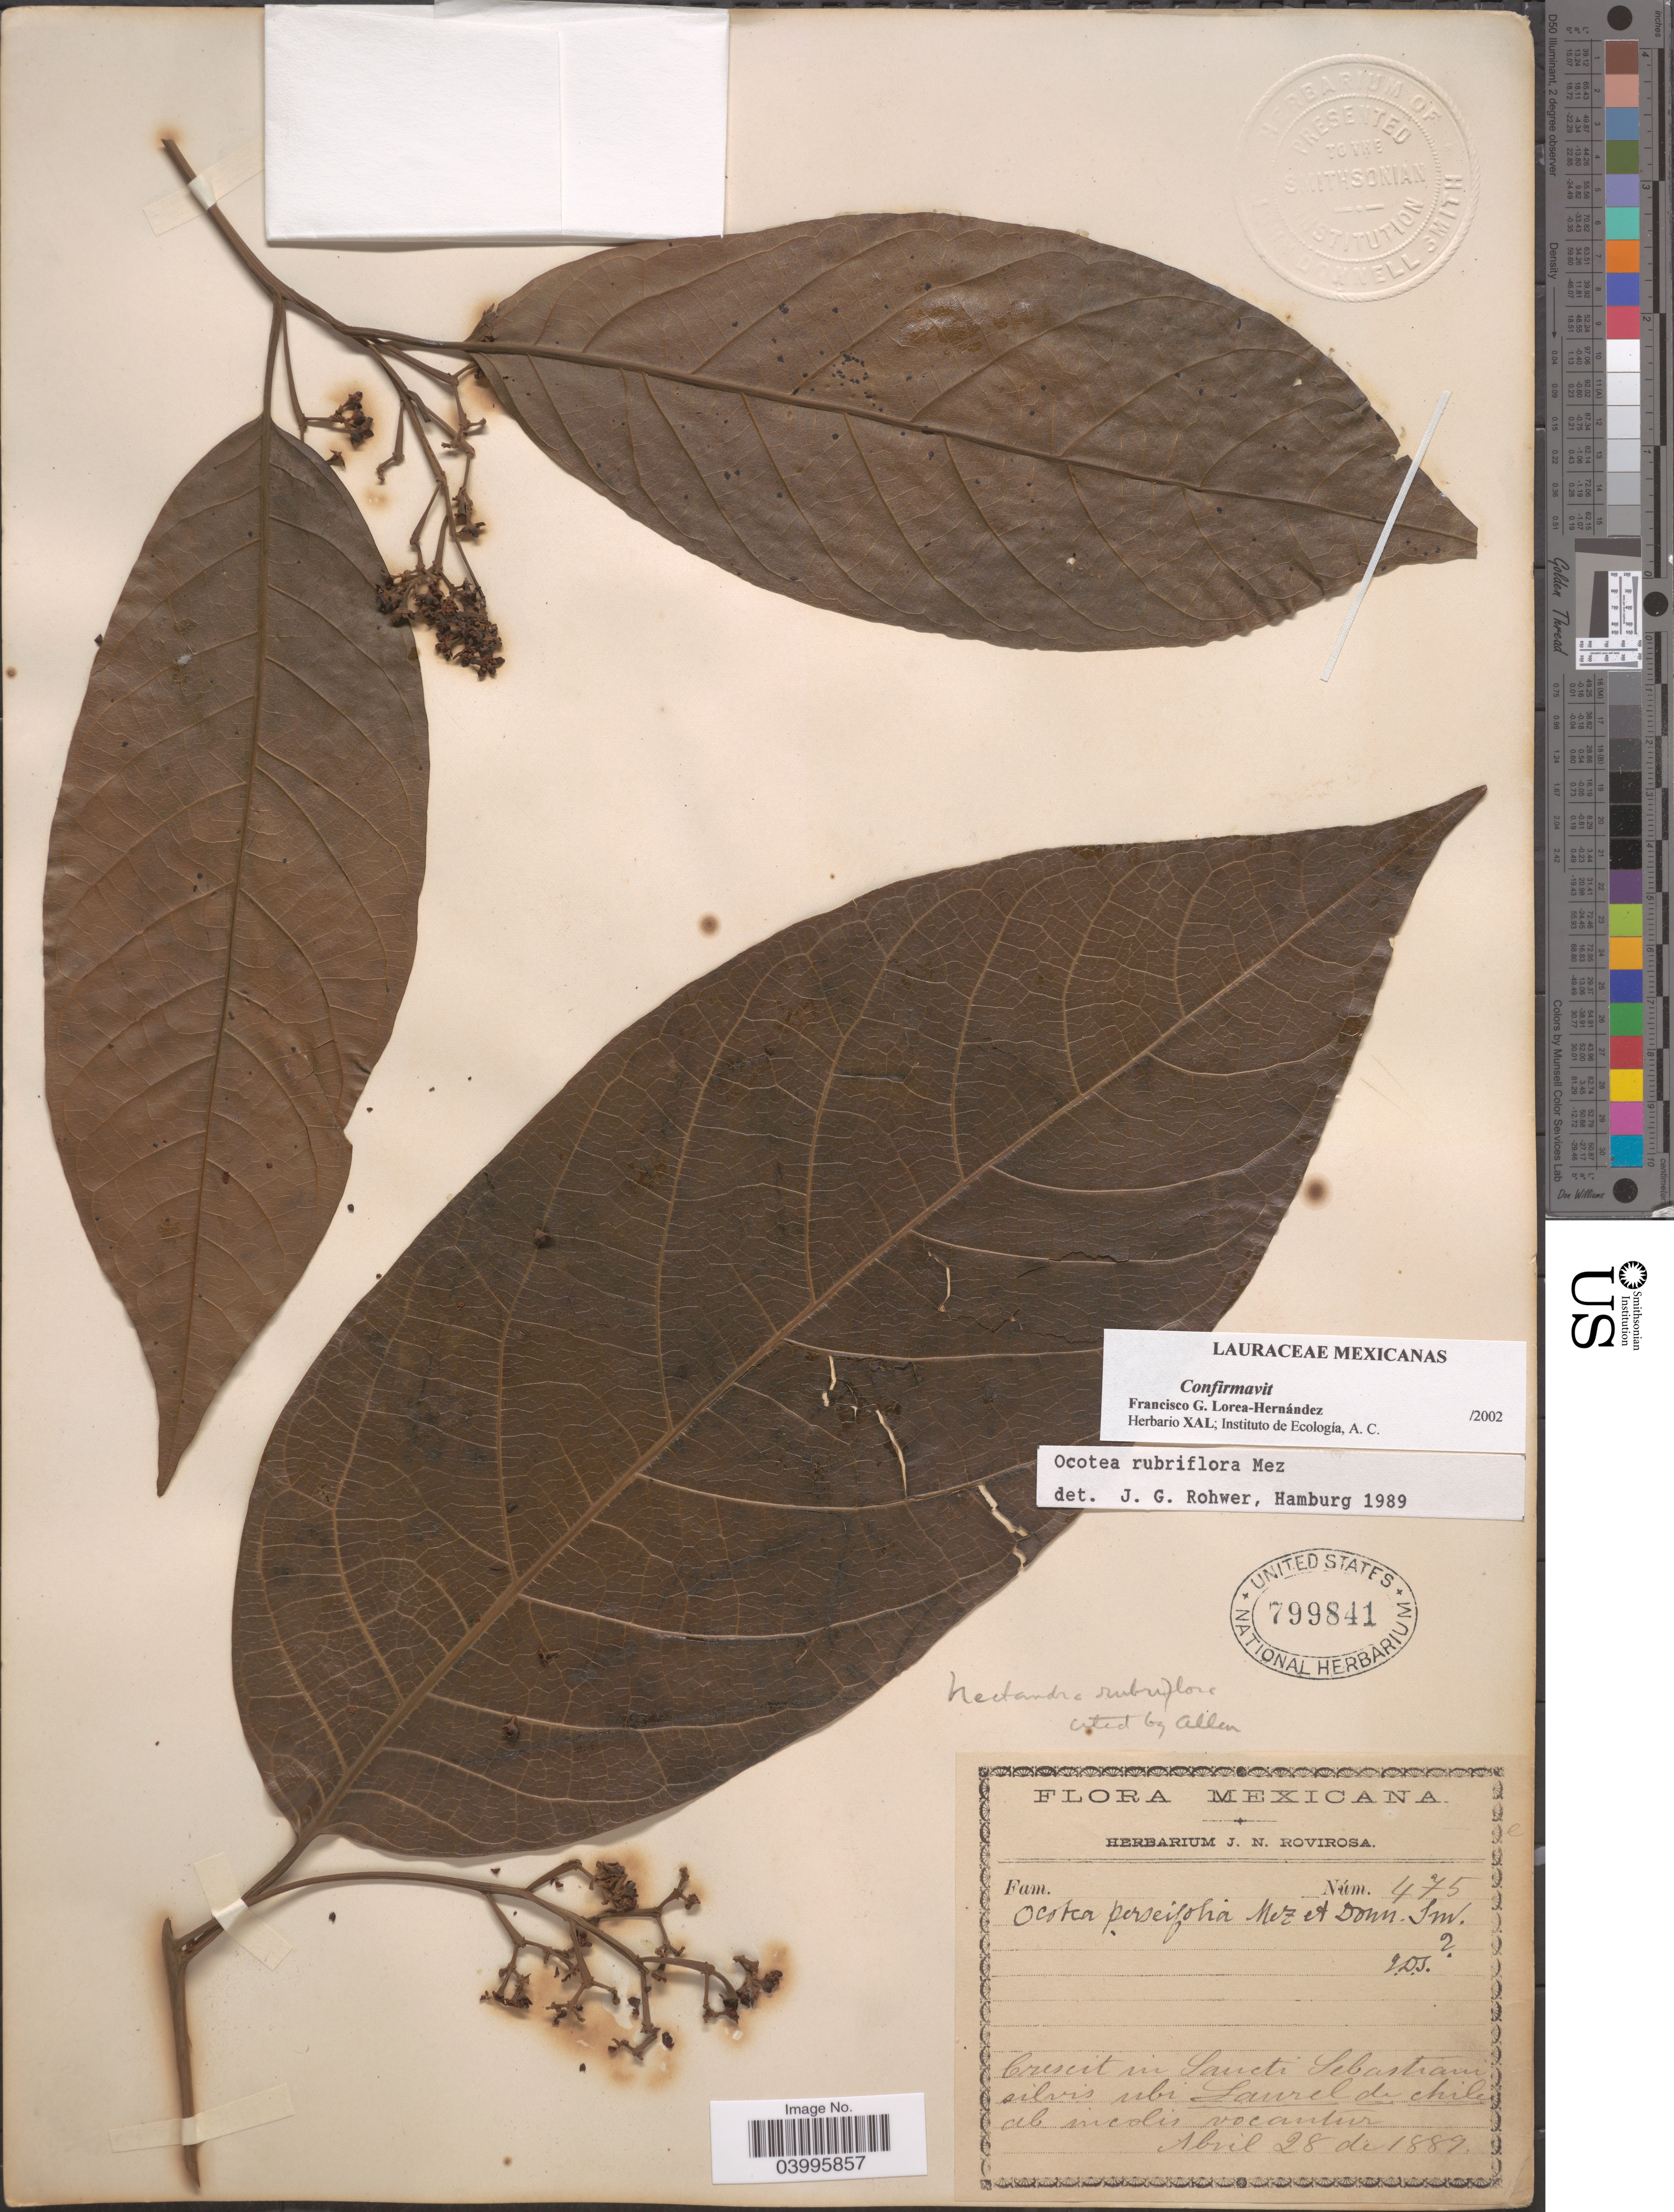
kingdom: Plantae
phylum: Tracheophyta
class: Magnoliopsida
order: Laurales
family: Lauraceae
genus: Ocotea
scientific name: Ocotea rubriflora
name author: Mez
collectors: ex herb. J. N. Rovirosa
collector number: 475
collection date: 1889-04-28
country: Mexico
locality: Crescit in Sancti Sebastiani silvis ubi Laurel de Chile ab incolis vocantur.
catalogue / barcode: US 799841